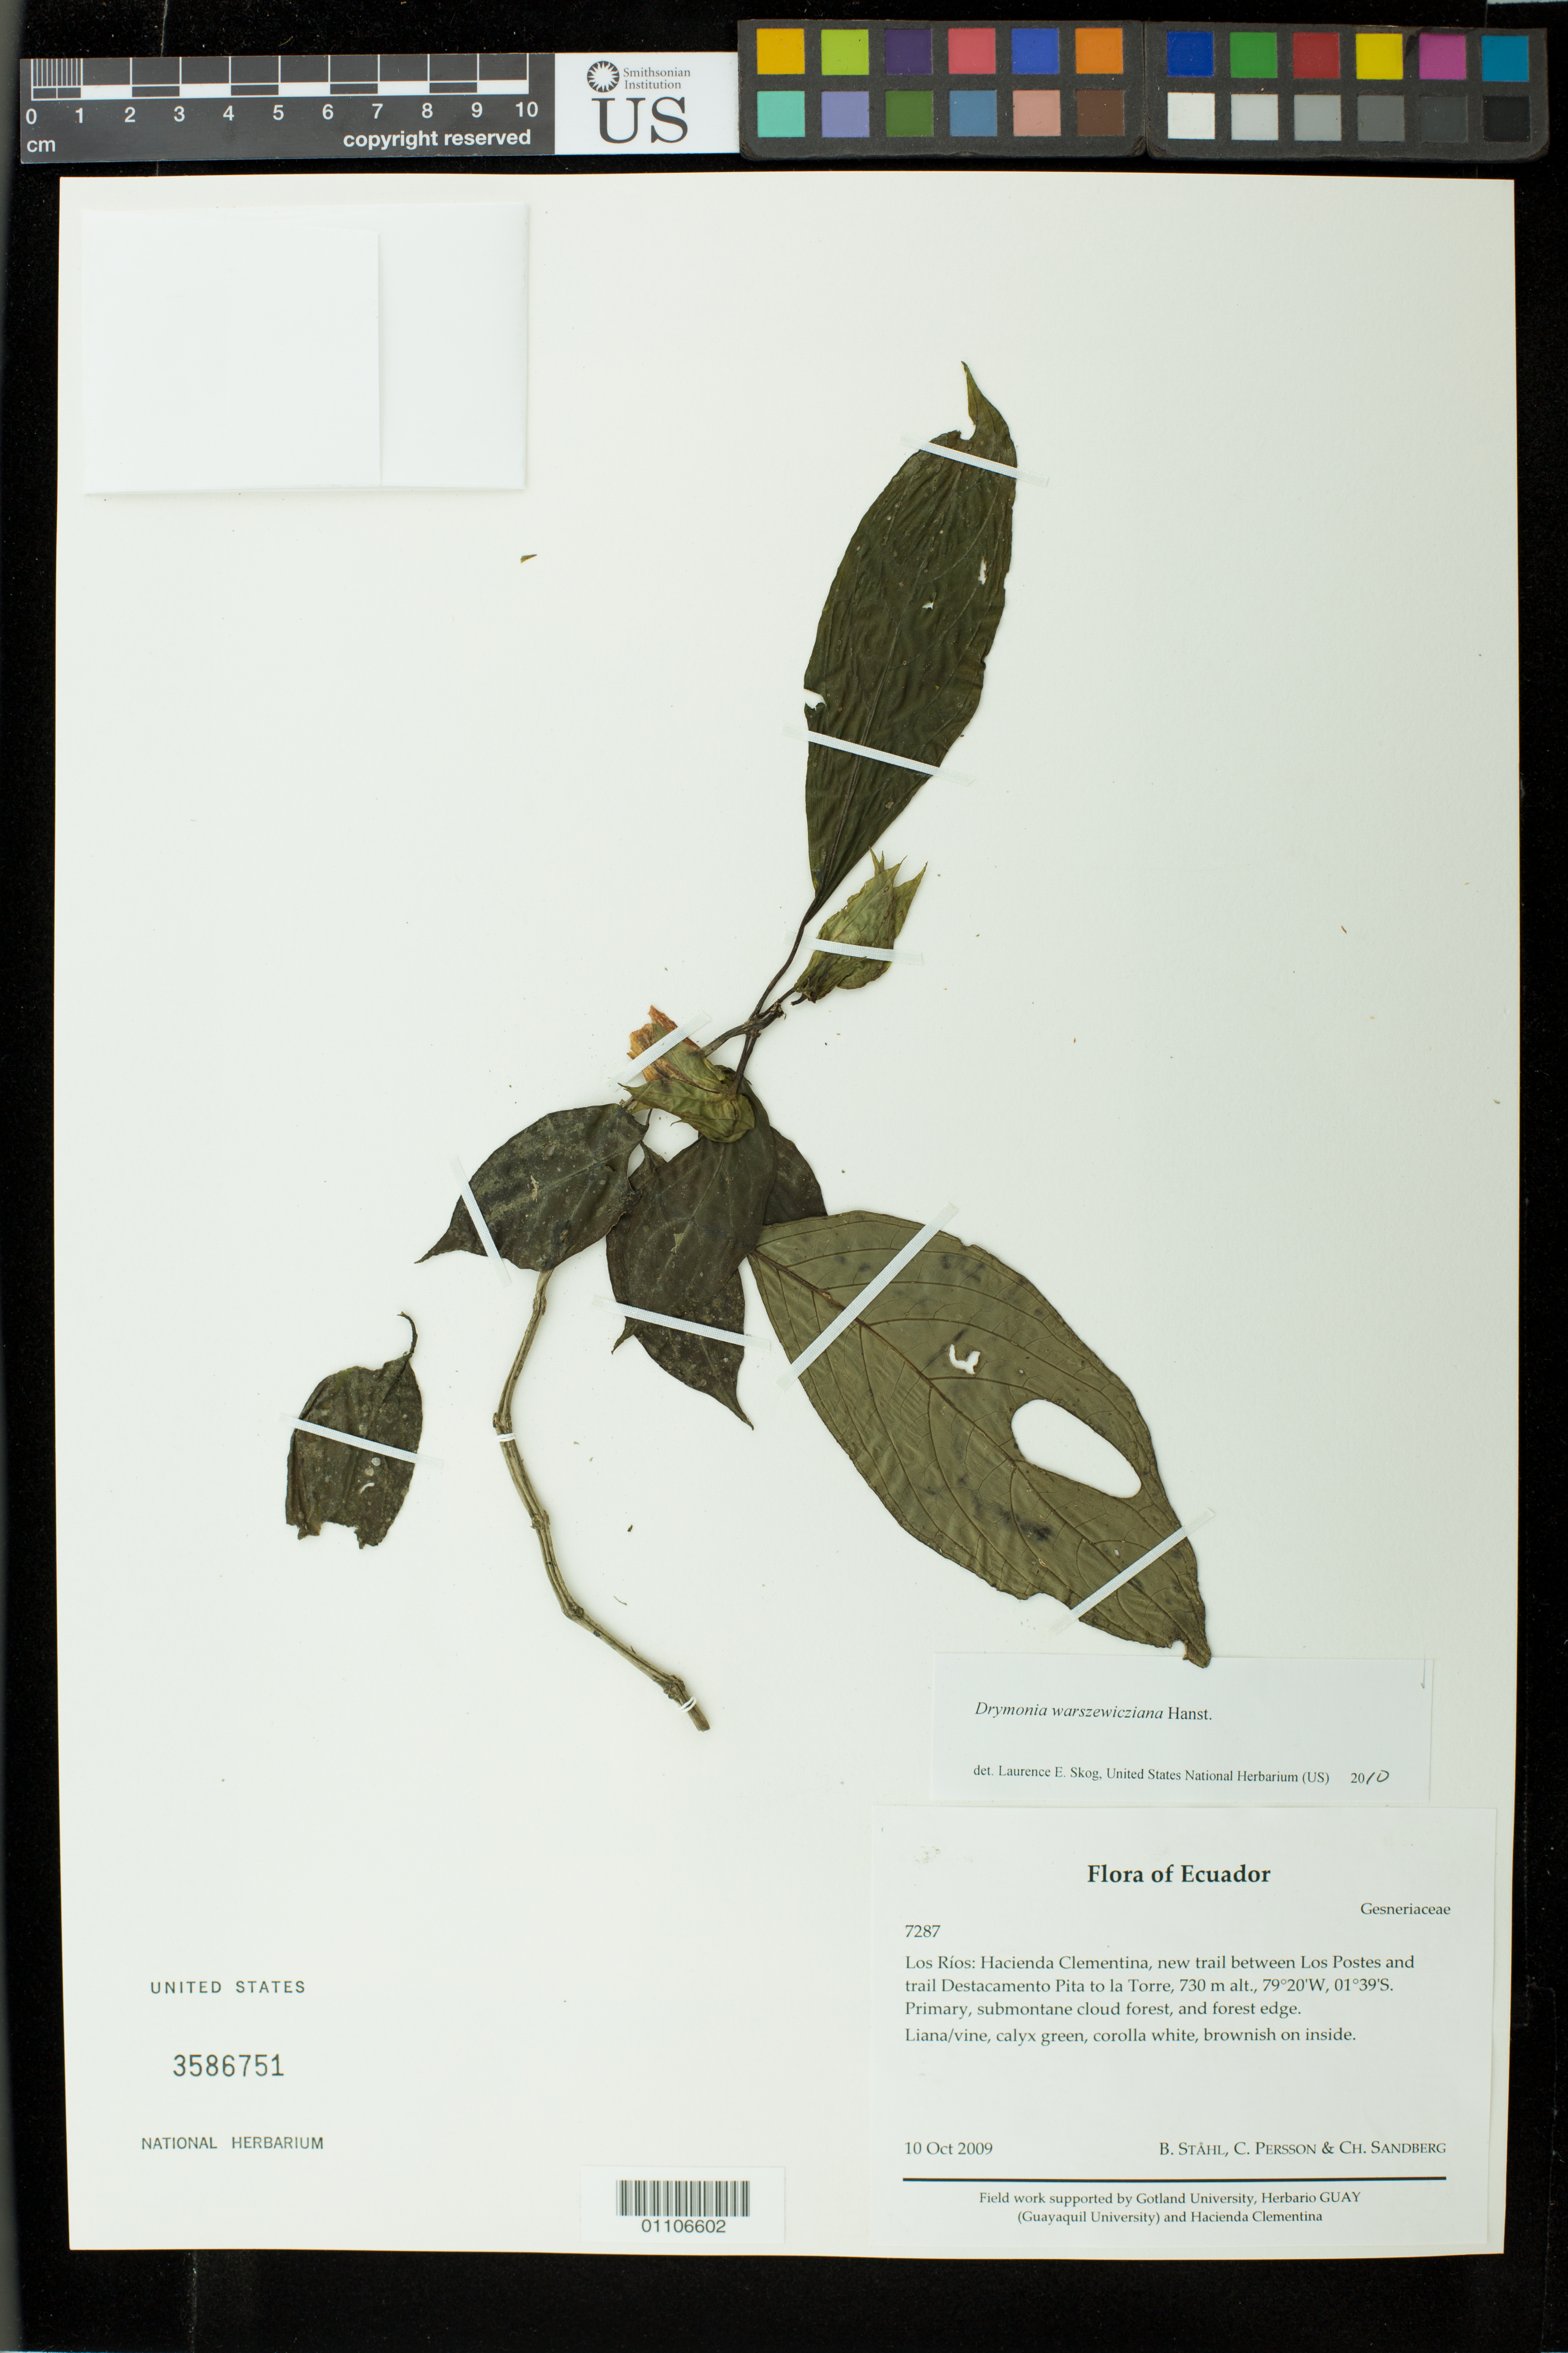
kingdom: Plantae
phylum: Tracheophyta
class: Magnoliopsida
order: Lamiales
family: Gesneriaceae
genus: Drymonia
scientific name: Drymonia warszewicziana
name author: Hanst.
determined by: Skog, Laurence E.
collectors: B. Ståhl, C. H. Persson & C. Sandberg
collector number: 7287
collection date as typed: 10 Oct 2009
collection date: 2009-10-10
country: Ecuador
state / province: Los Ríos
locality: Los Ríos: Hacienda Clementina, new trail between Los Postes and trail Destacamento Pita to la Torre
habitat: Primary, submontane cloud forest and forest edge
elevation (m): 730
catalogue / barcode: US 3586751